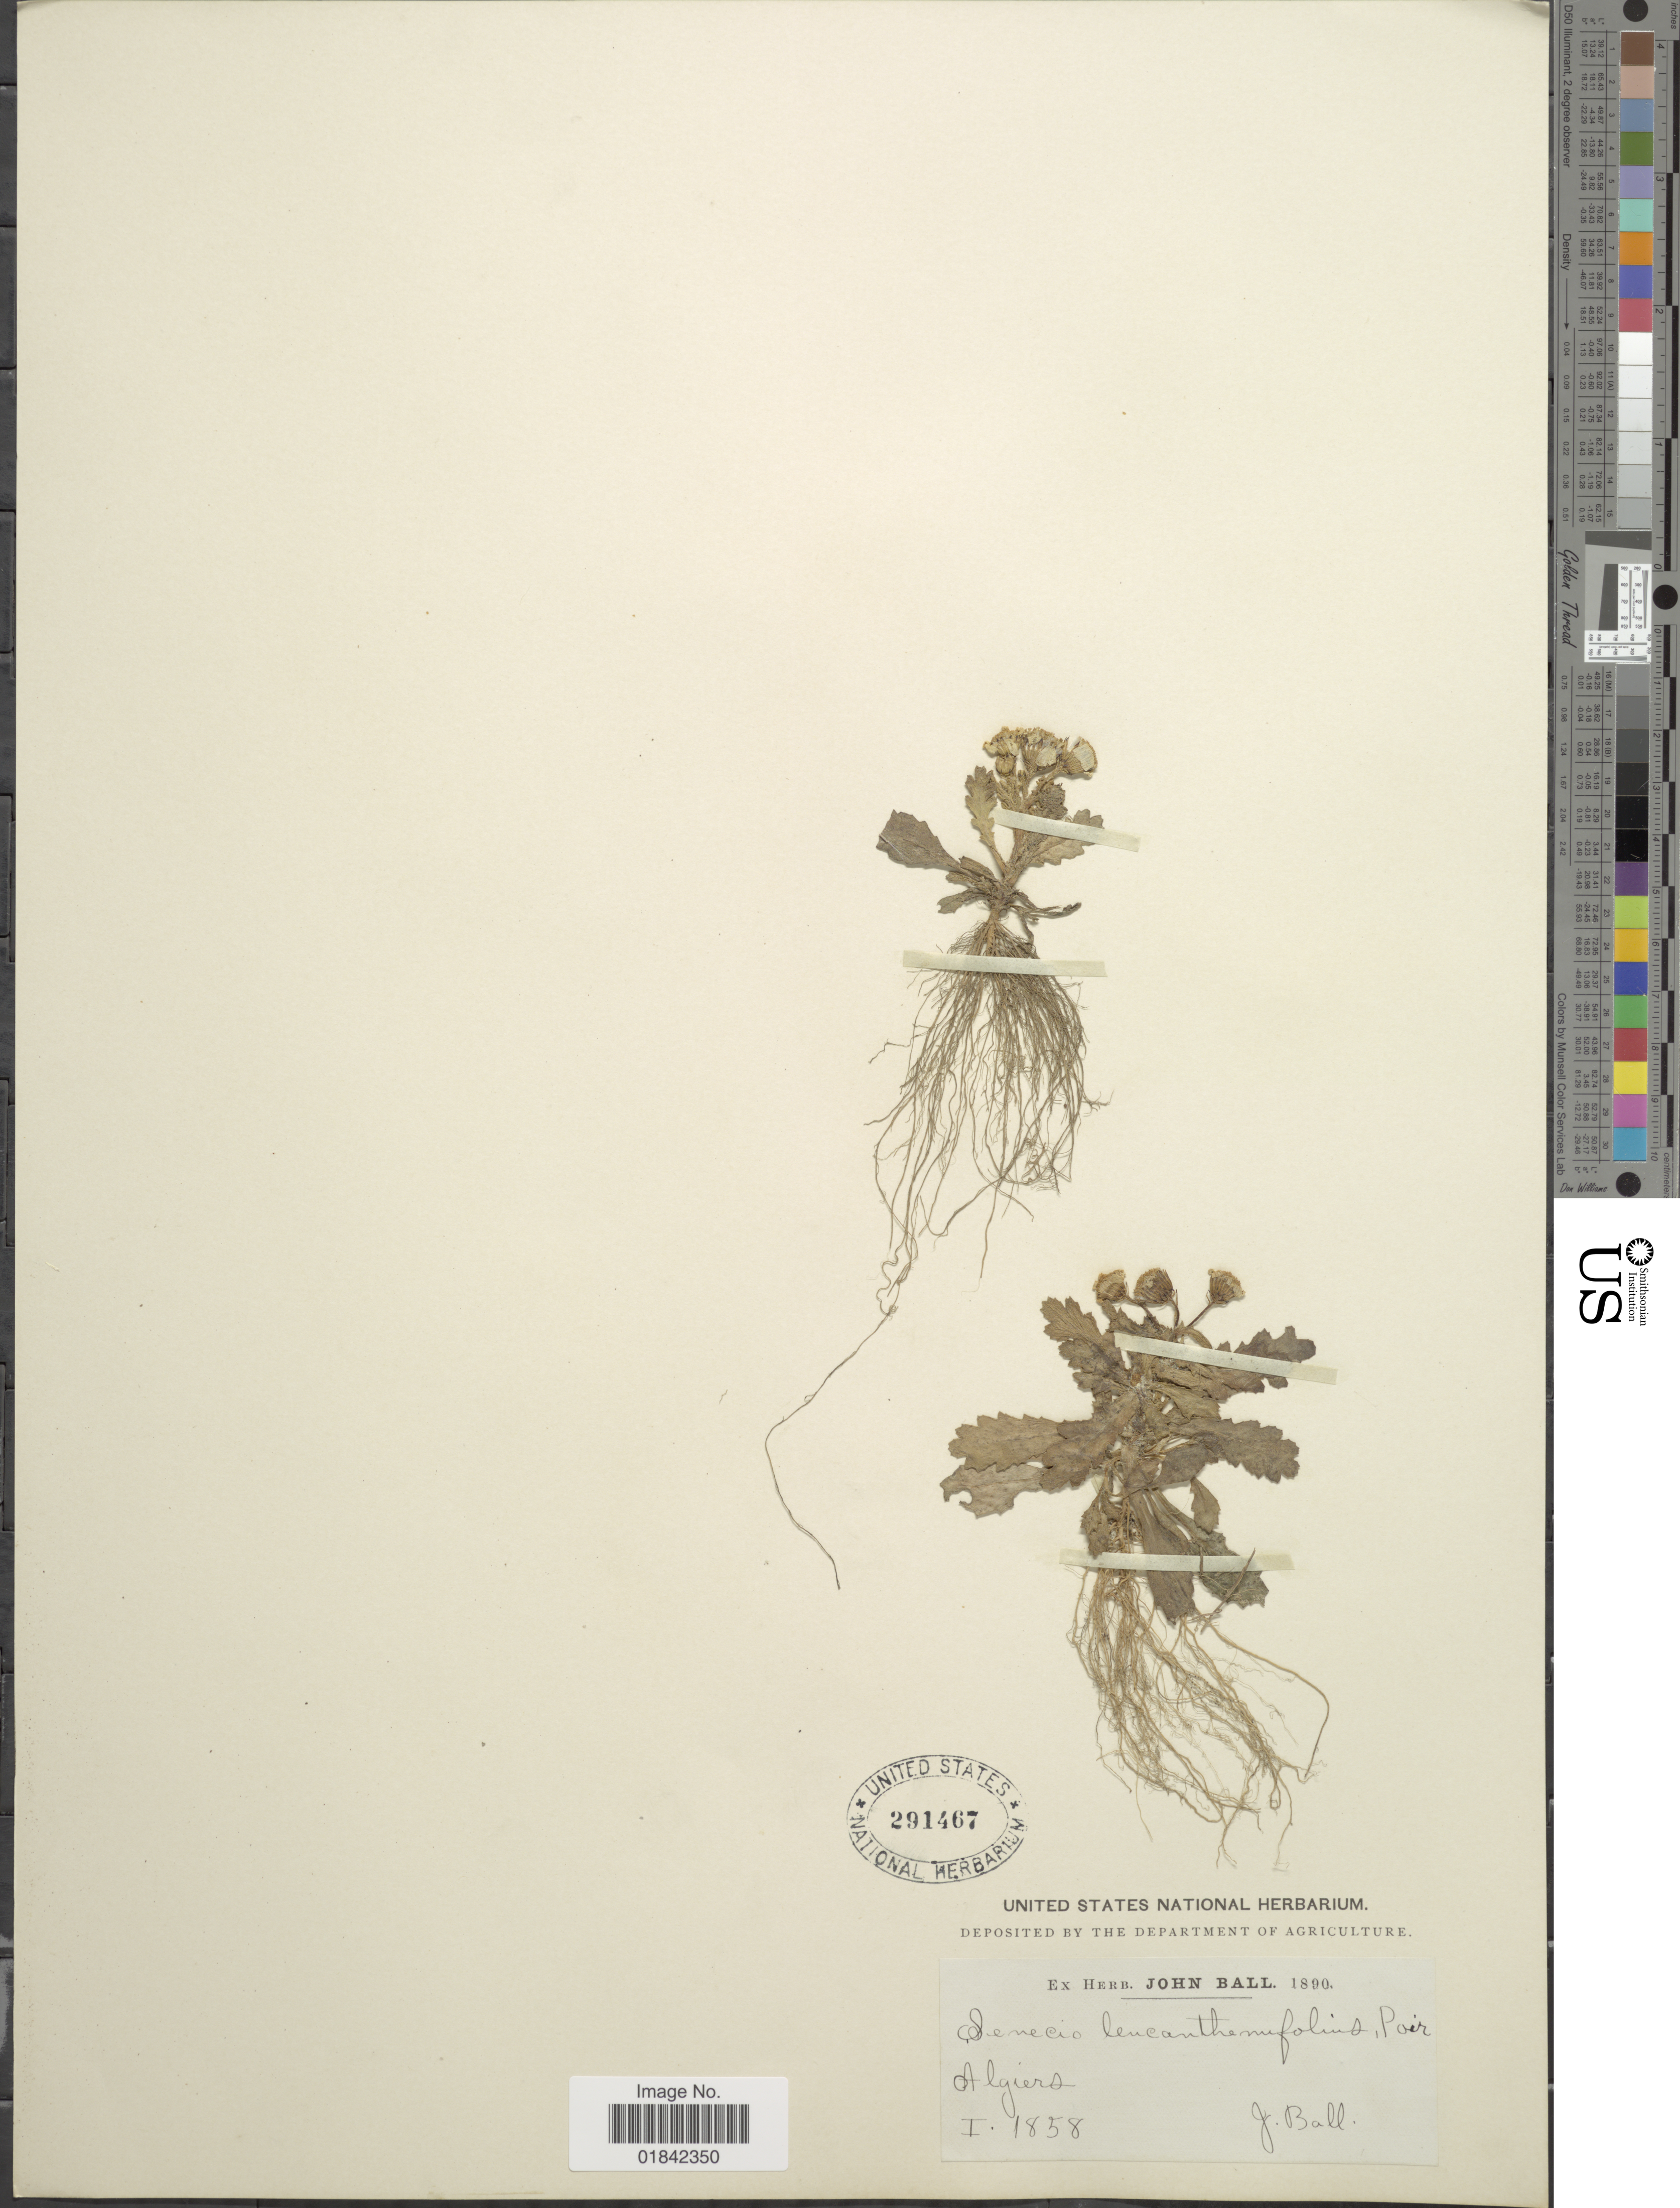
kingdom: Plantae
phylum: Tracheophyta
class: Magnoliopsida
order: Asterales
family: Asteraceae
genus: Senecio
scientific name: Senecio leucanthemifolius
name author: Phil.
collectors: J. Ball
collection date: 1858-01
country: Algeria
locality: Algiers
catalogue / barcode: US 291467